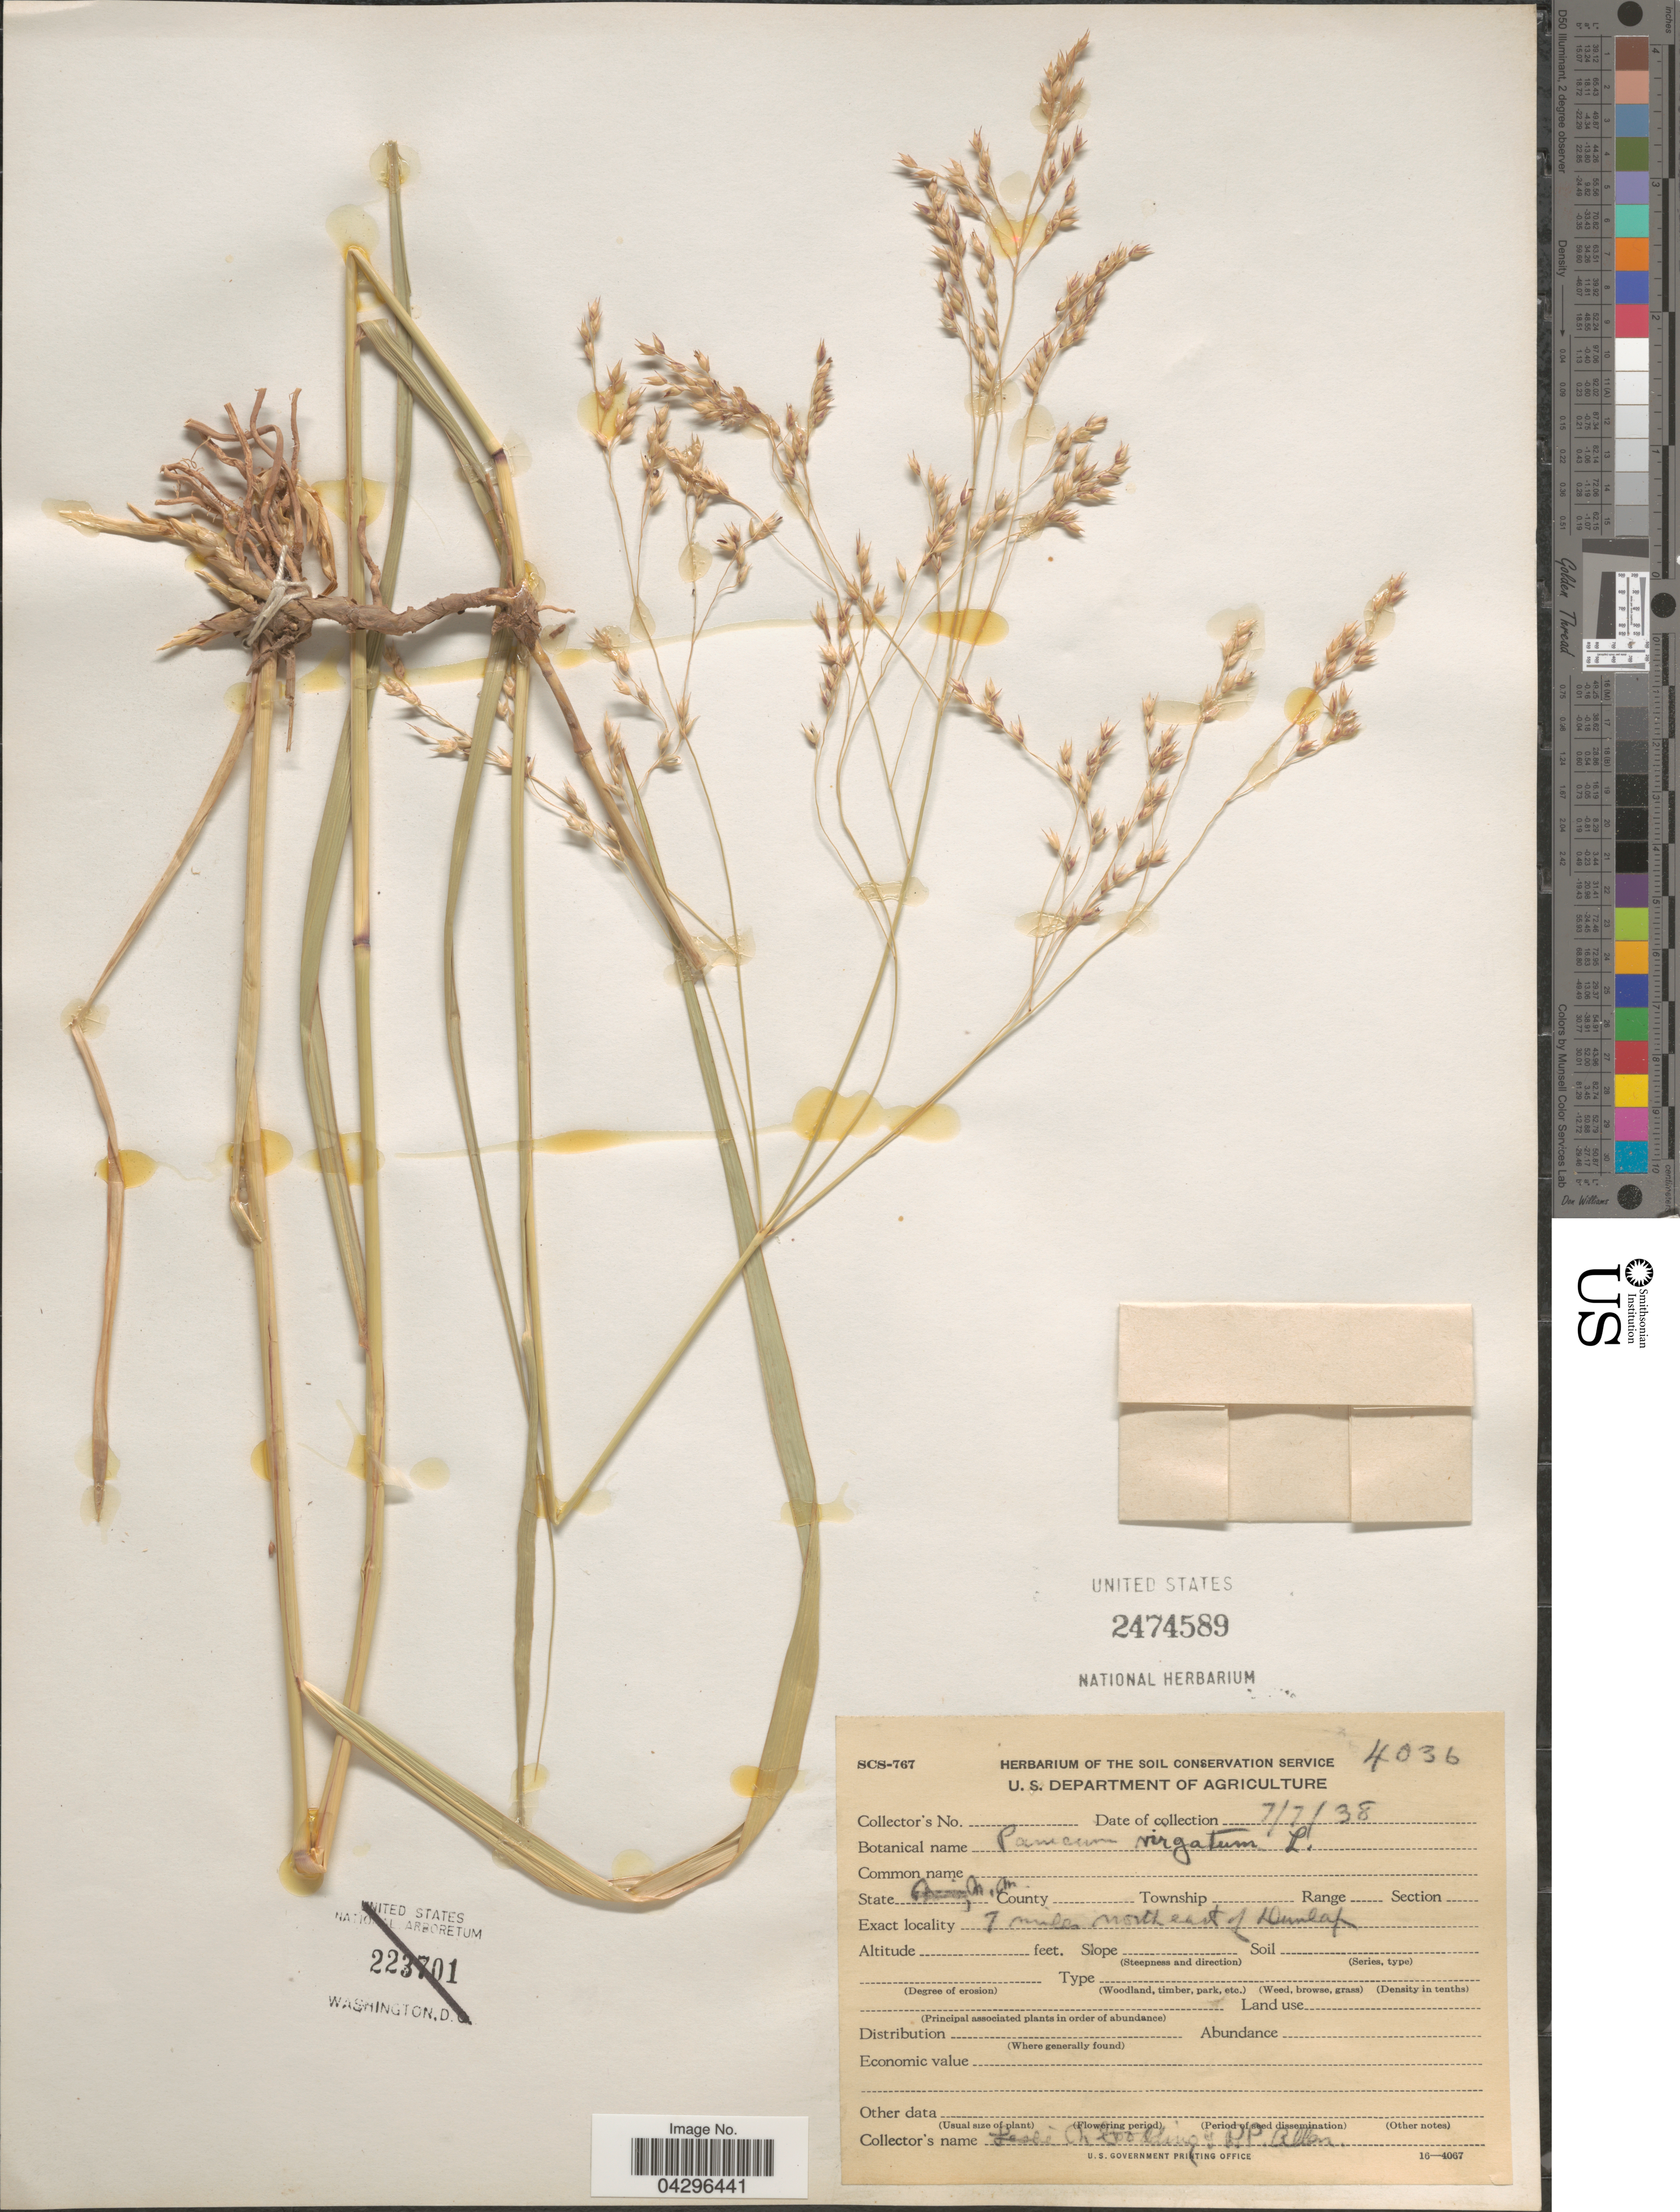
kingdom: Plantae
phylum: Tracheophyta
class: Liliopsida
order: Poales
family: Poaceae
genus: Panicum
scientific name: Panicum virgatum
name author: L.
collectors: L. N. Goodding & H. P. Allen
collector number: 4036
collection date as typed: Transcribed d/m/y: 7/7/38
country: United States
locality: State [illegible text] 7 miles north east of Dunlap.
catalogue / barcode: US 2474589